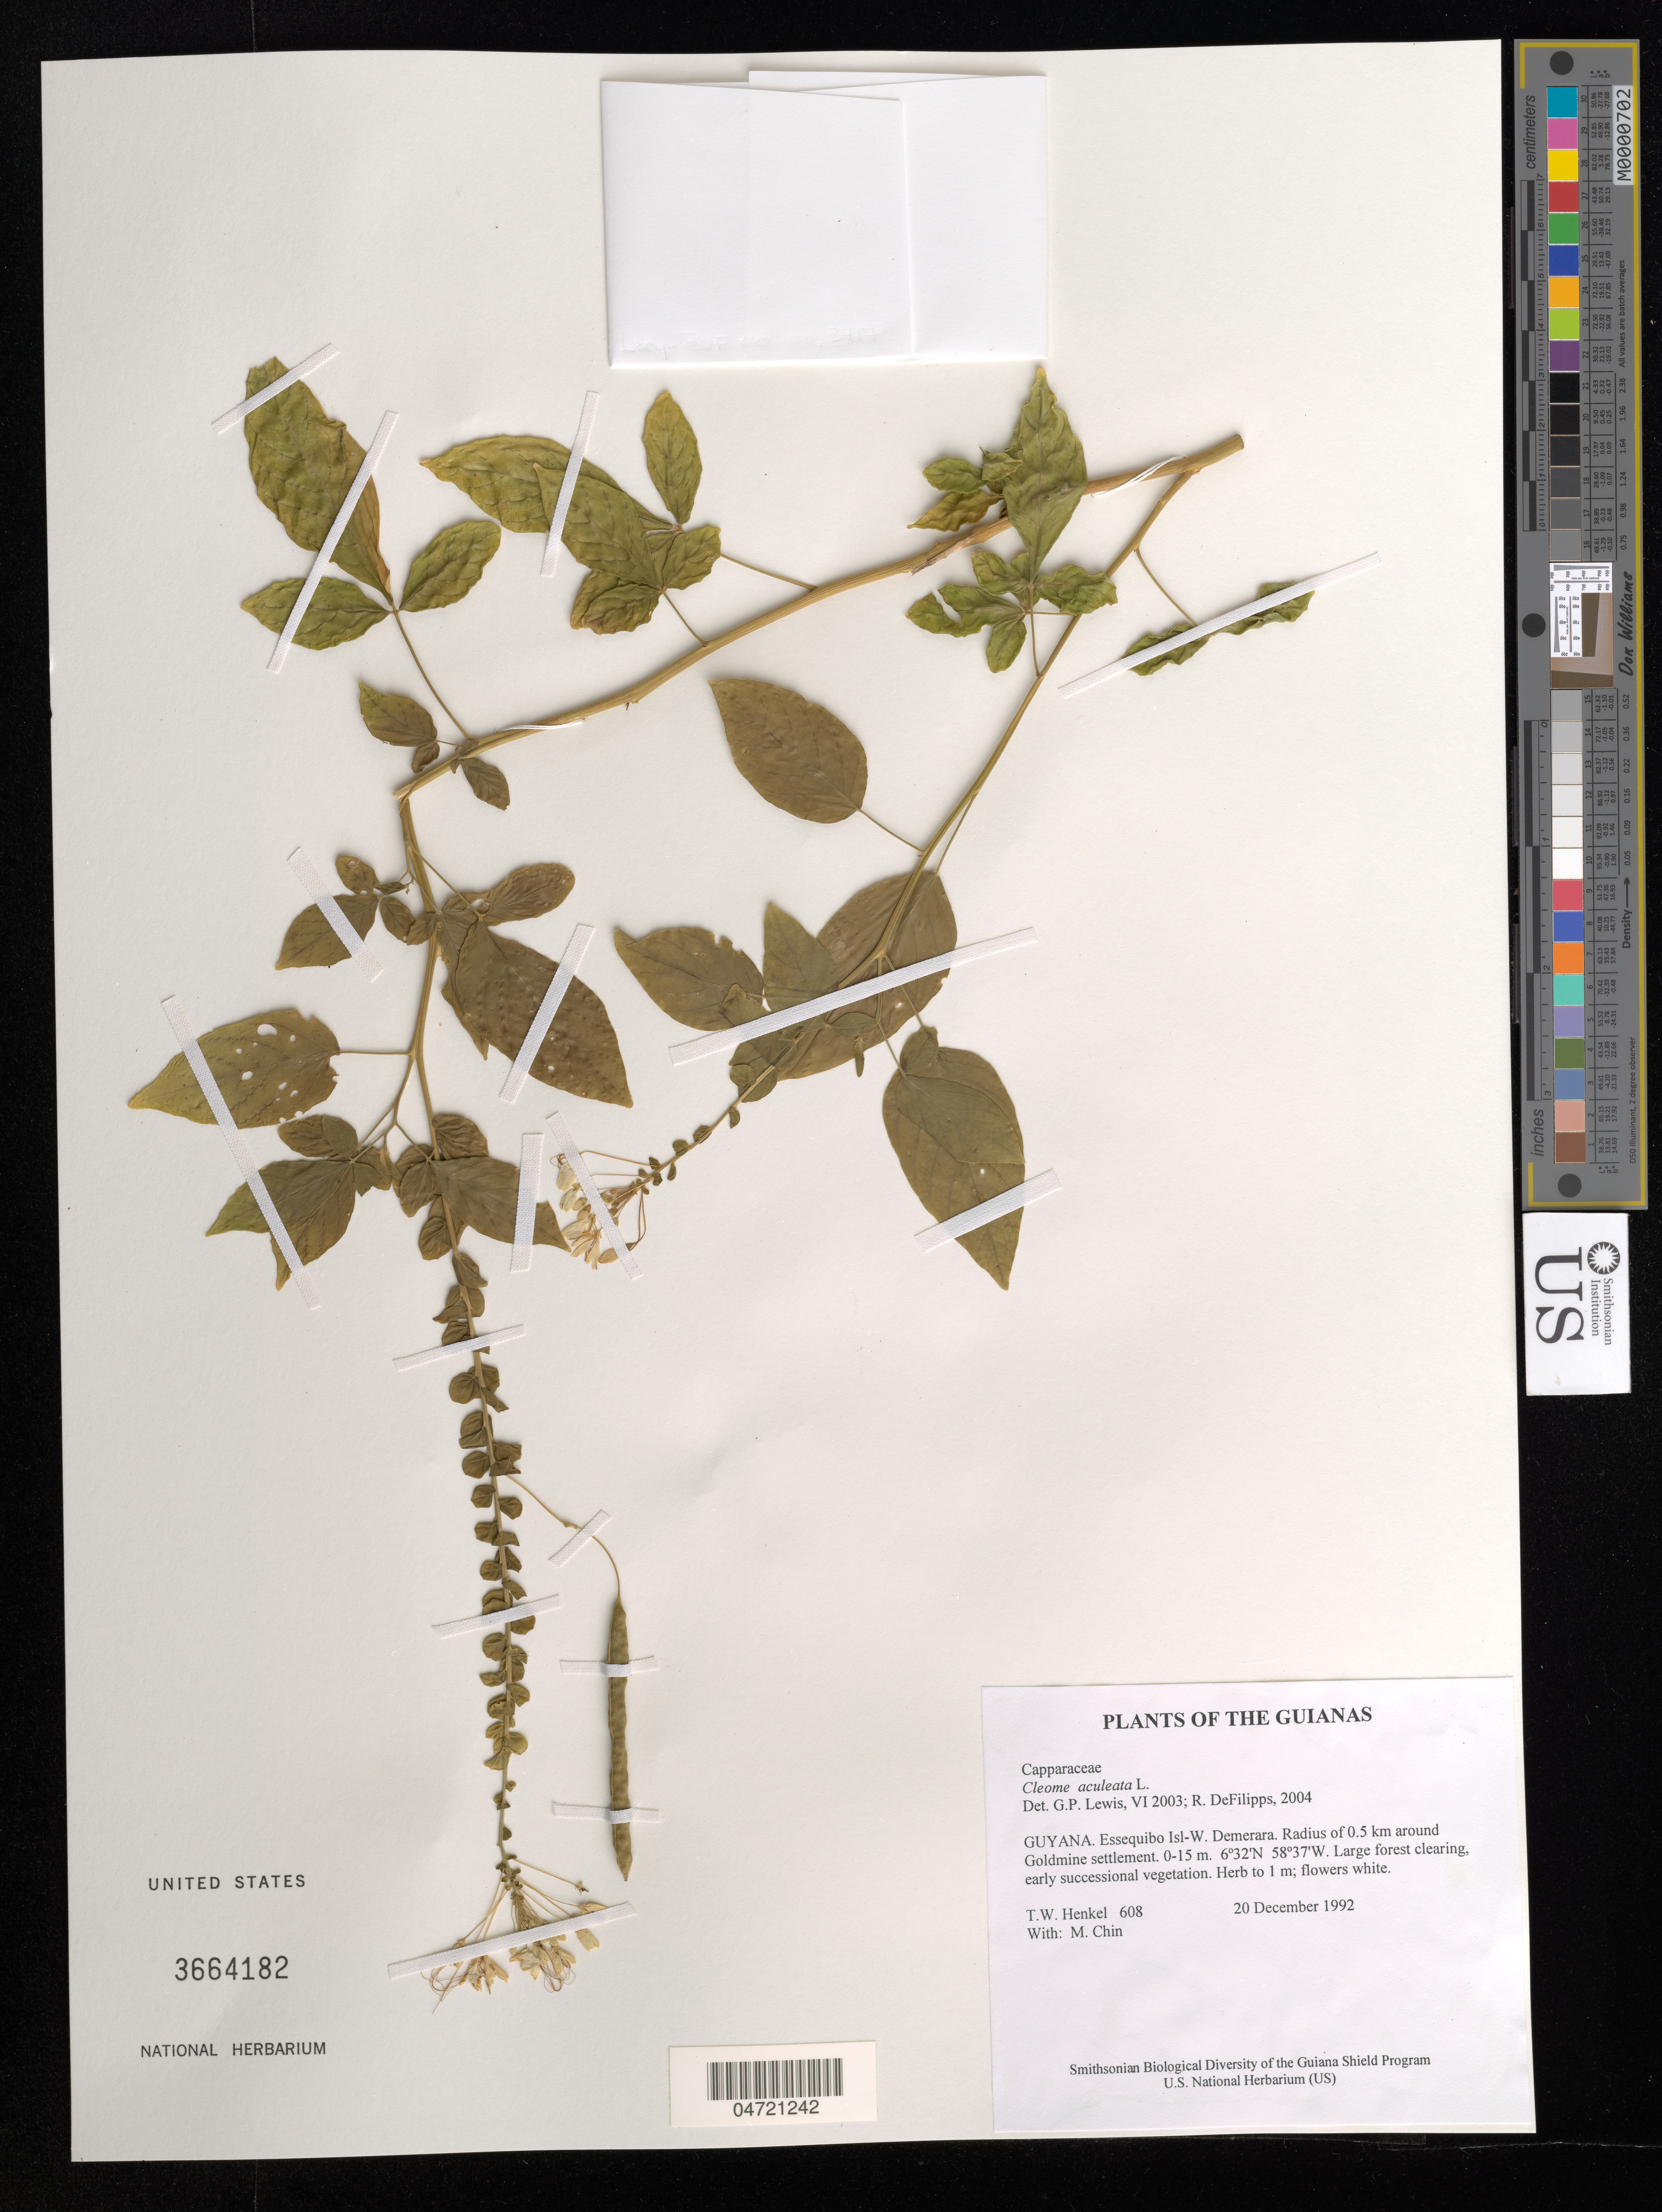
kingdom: Plantae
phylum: Tracheophyta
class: Magnoliopsida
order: Brassicales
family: Cleomaceae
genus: Tarenaya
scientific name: Tarenaya aculeata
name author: (L.) Soares Neto & Roalson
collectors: T. Henkel & M. Chin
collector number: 608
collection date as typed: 20 December 1992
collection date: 1992-12-20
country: Guyana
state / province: Essequibo Isl-W. Demerara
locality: Radius of 0.5 km around Goldmine settlement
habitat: Large forest clearing, early successional vegetation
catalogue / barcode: US 3664182